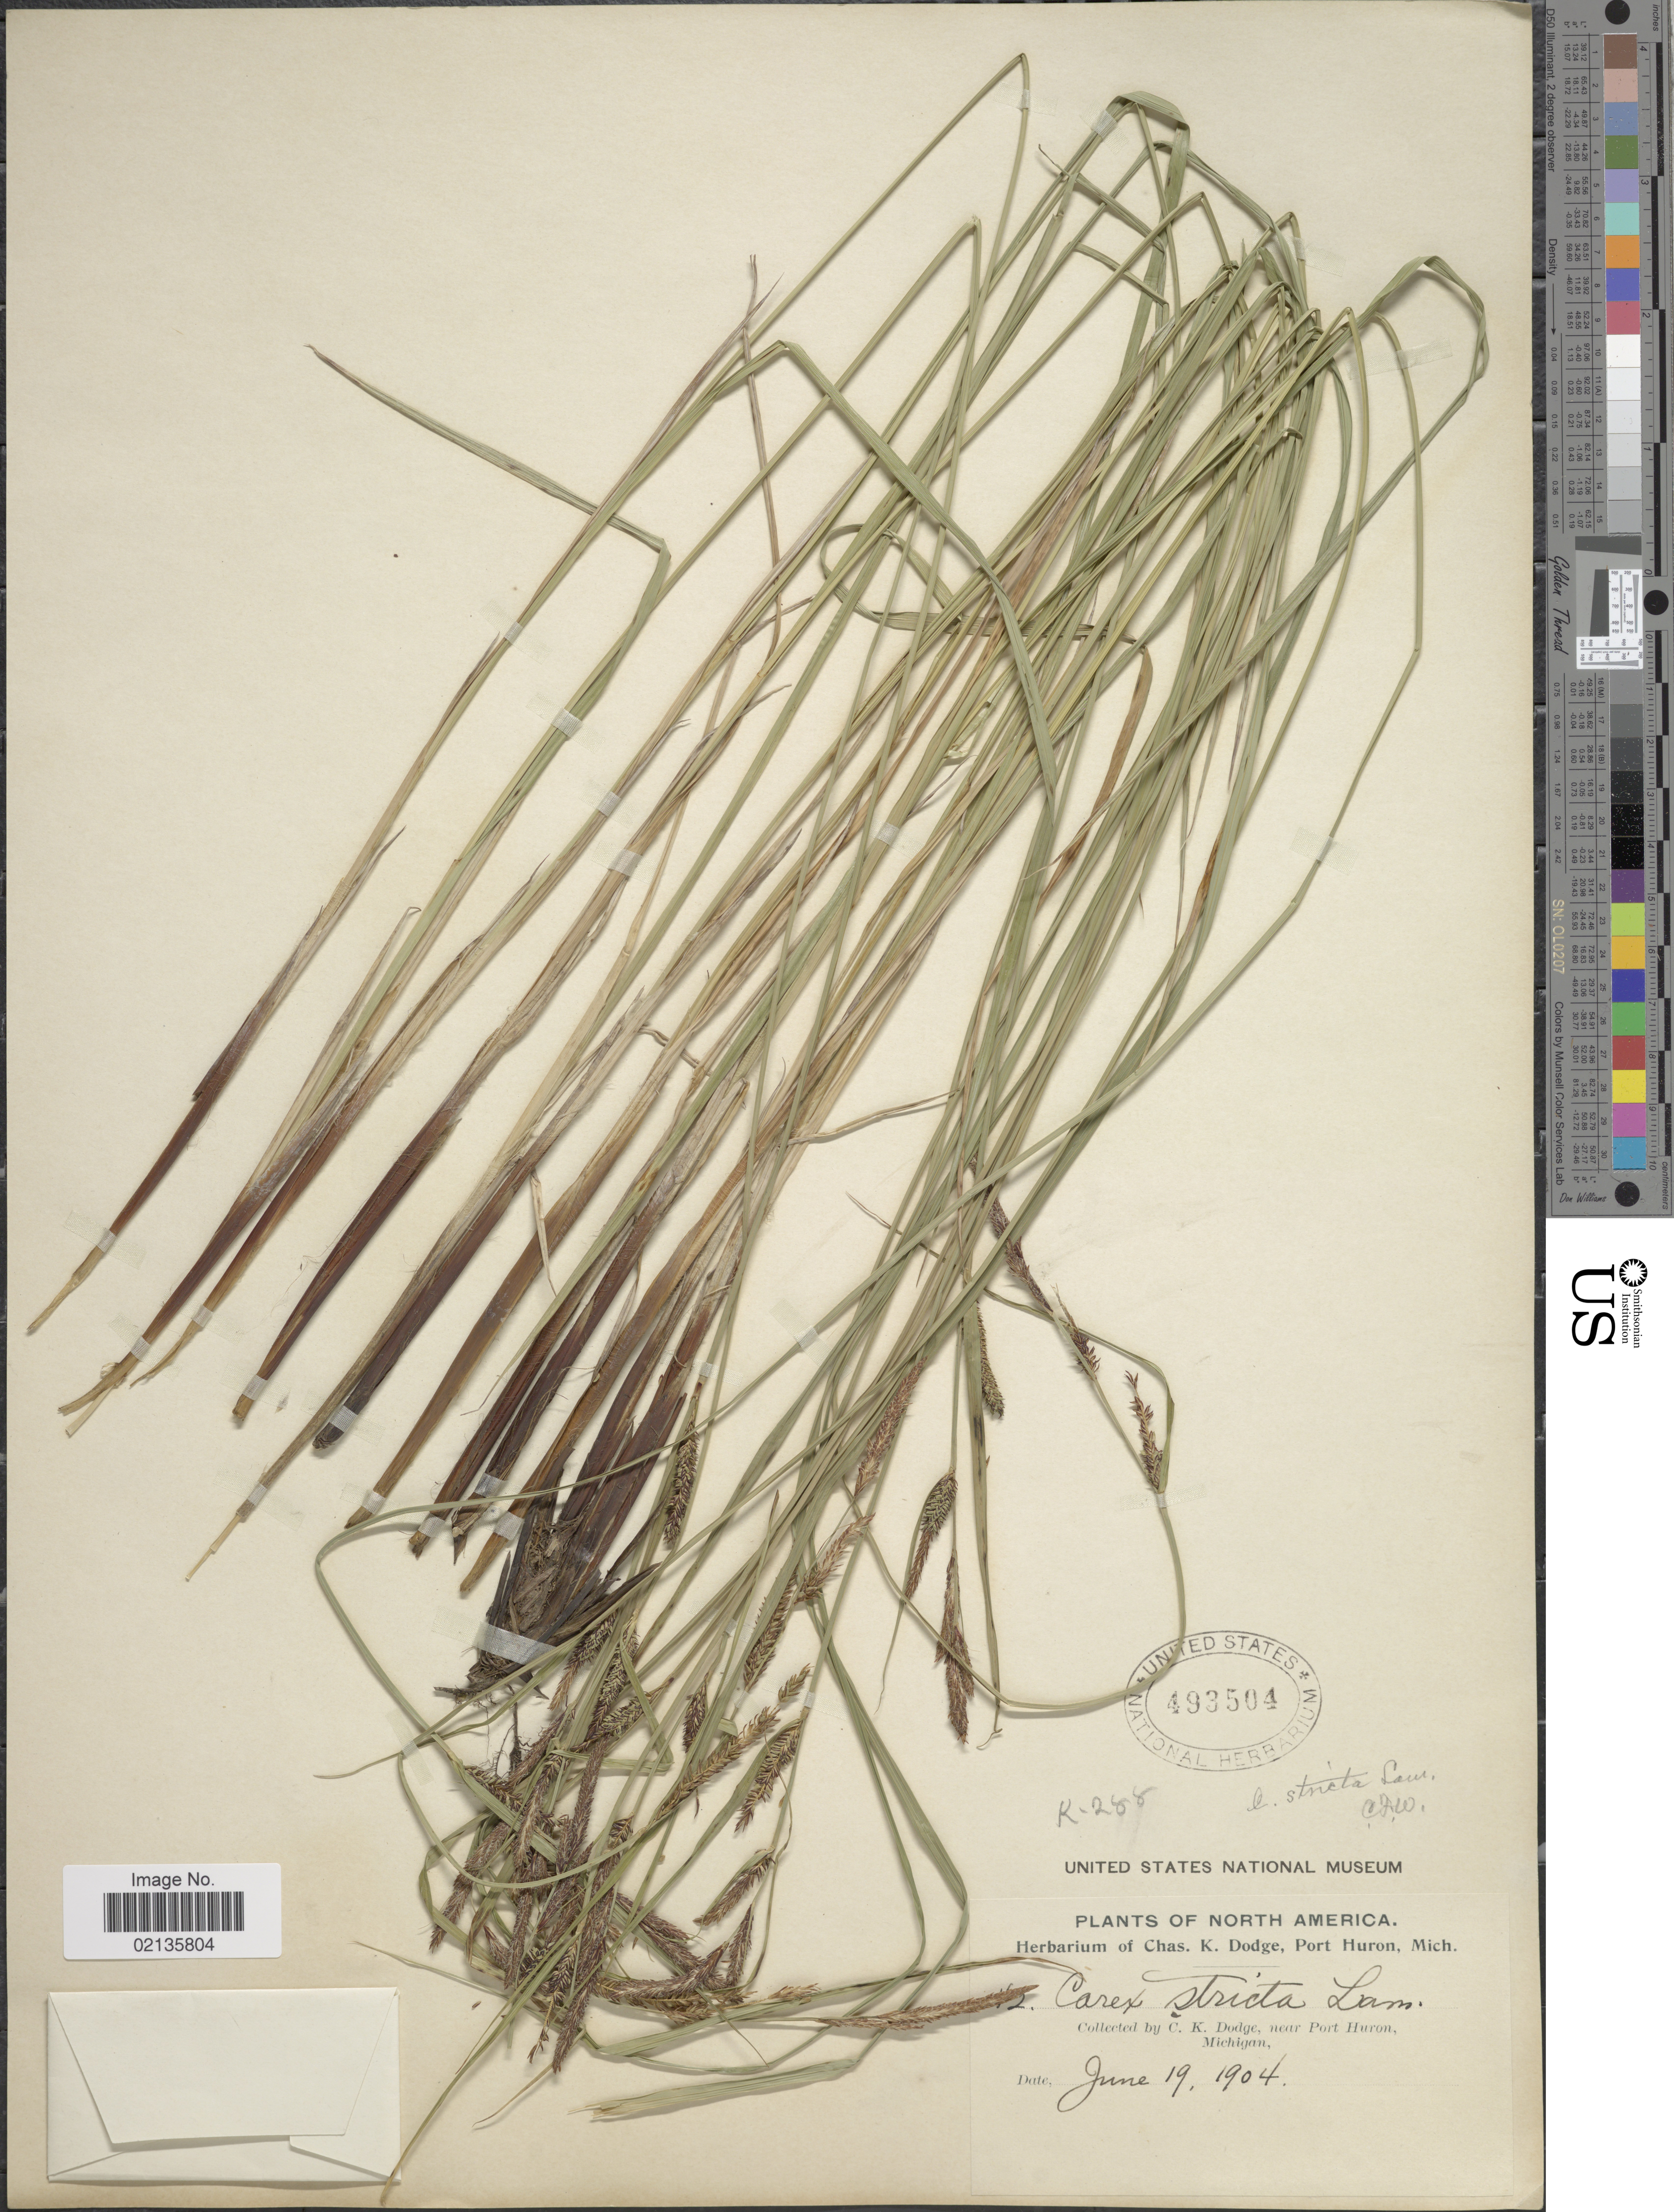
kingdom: Plantae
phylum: Tracheophyta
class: Liliopsida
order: Poales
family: Cyperaceae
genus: Carex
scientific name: Carex stricta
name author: Lam.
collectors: C. Dodge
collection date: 1904-06-19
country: United States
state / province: Michigan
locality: Near Port Huron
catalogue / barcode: US 493504